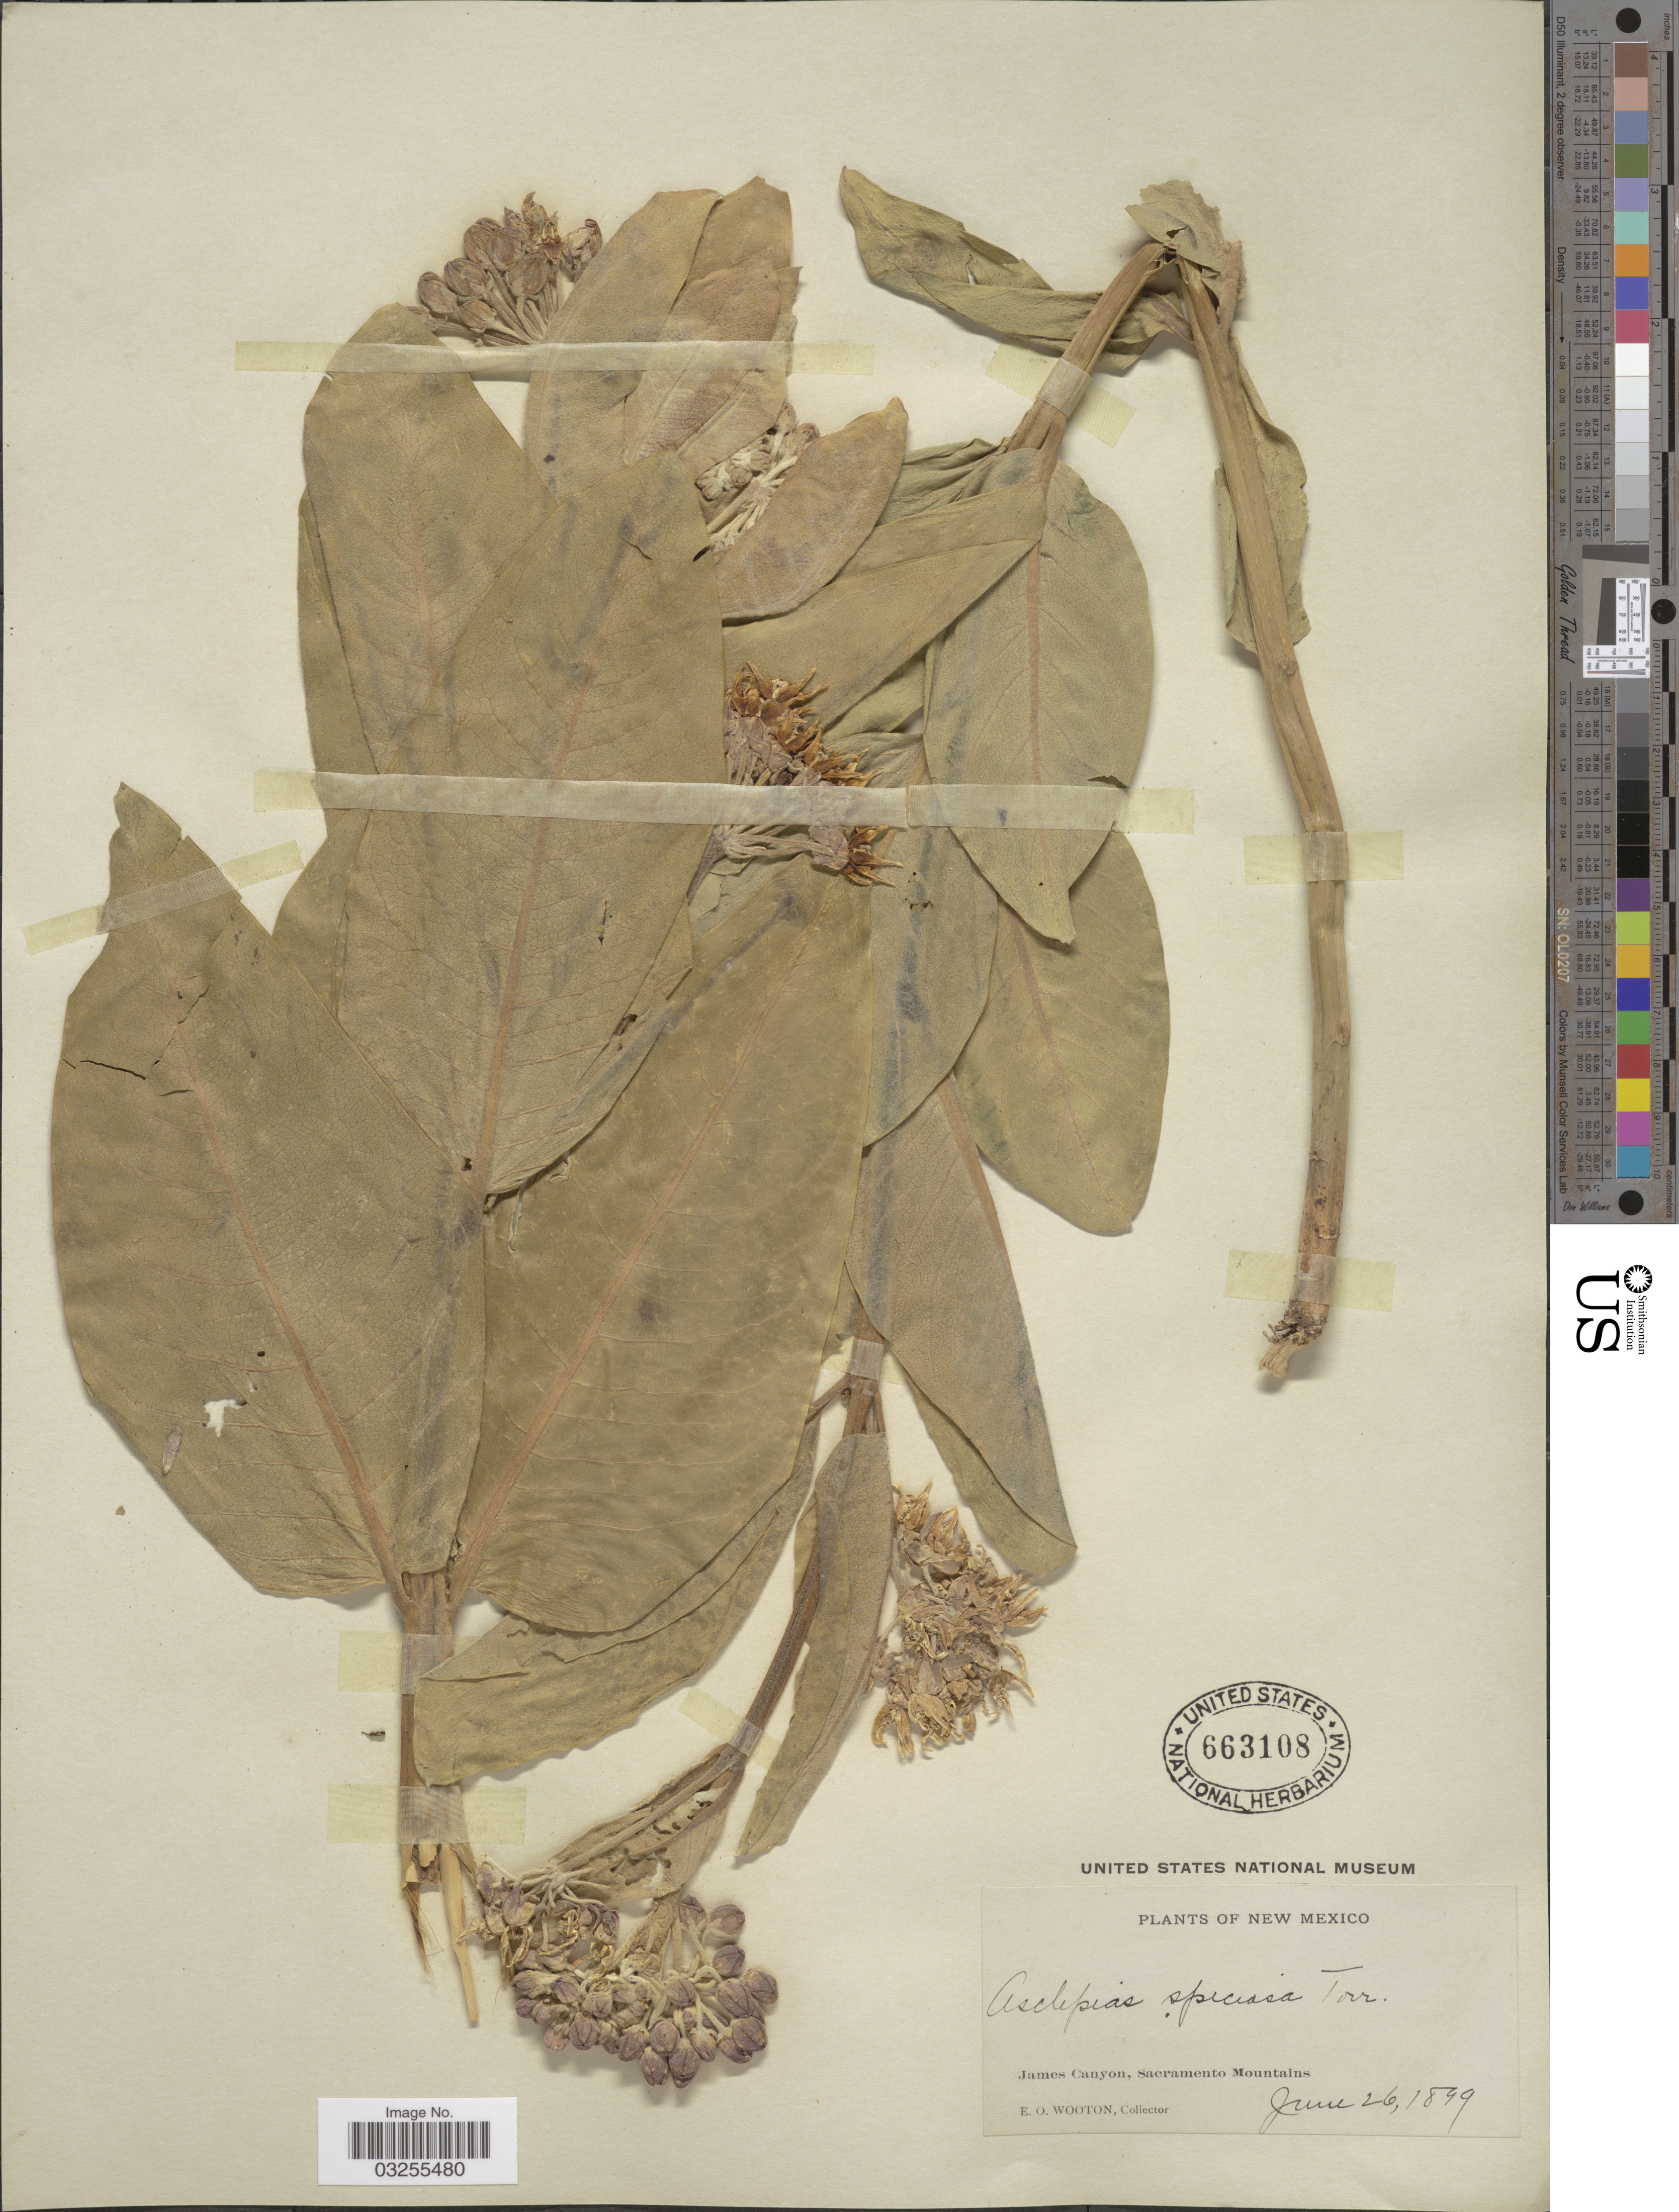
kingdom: Plantae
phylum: Tracheophyta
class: Magnoliopsida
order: Gentianales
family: Apocynaceae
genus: Asclepias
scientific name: Asclepias speciosa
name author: Torr.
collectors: E. O. Wooton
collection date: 1849-07-26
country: United States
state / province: New Mexico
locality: James Canyon, Sacramento Mountains.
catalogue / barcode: US 663108